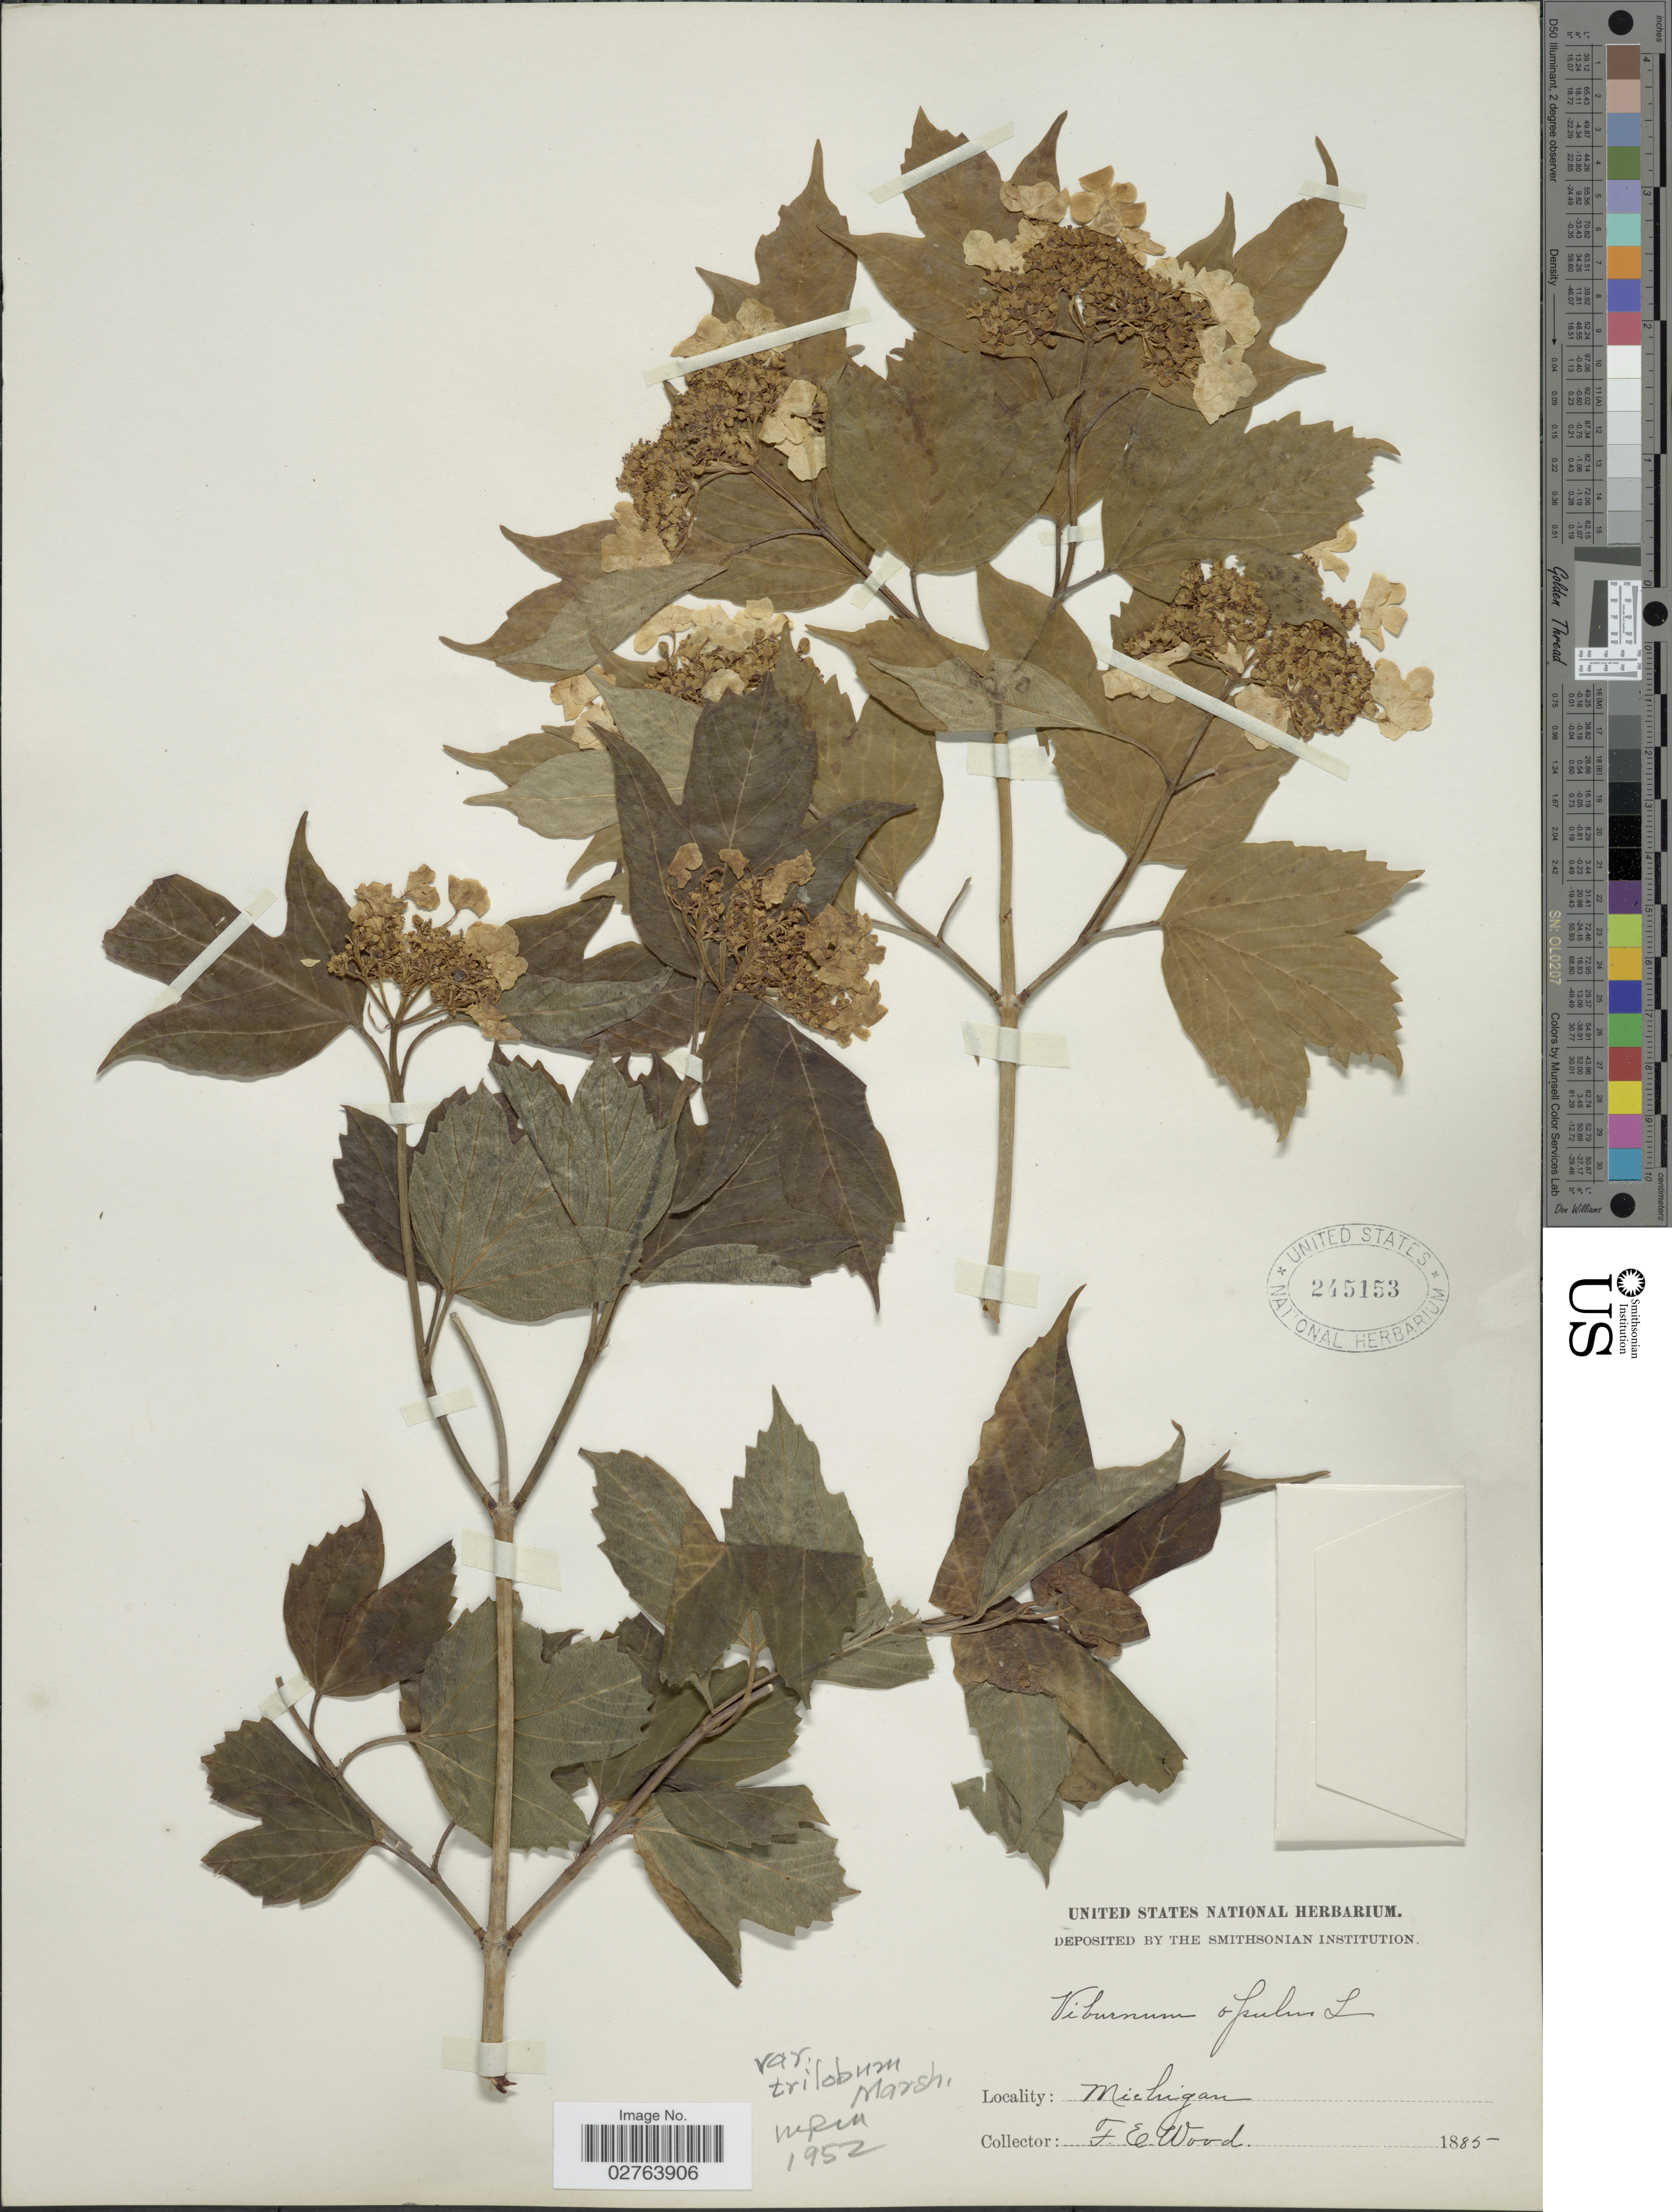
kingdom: Plantae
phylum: Tracheophyta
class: Magnoliopsida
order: Dipsacales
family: Viburnaceae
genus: Viburnum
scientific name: Viburnum opulus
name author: L.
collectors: F. Wood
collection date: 1885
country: United States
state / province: Michigan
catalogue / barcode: US 245153